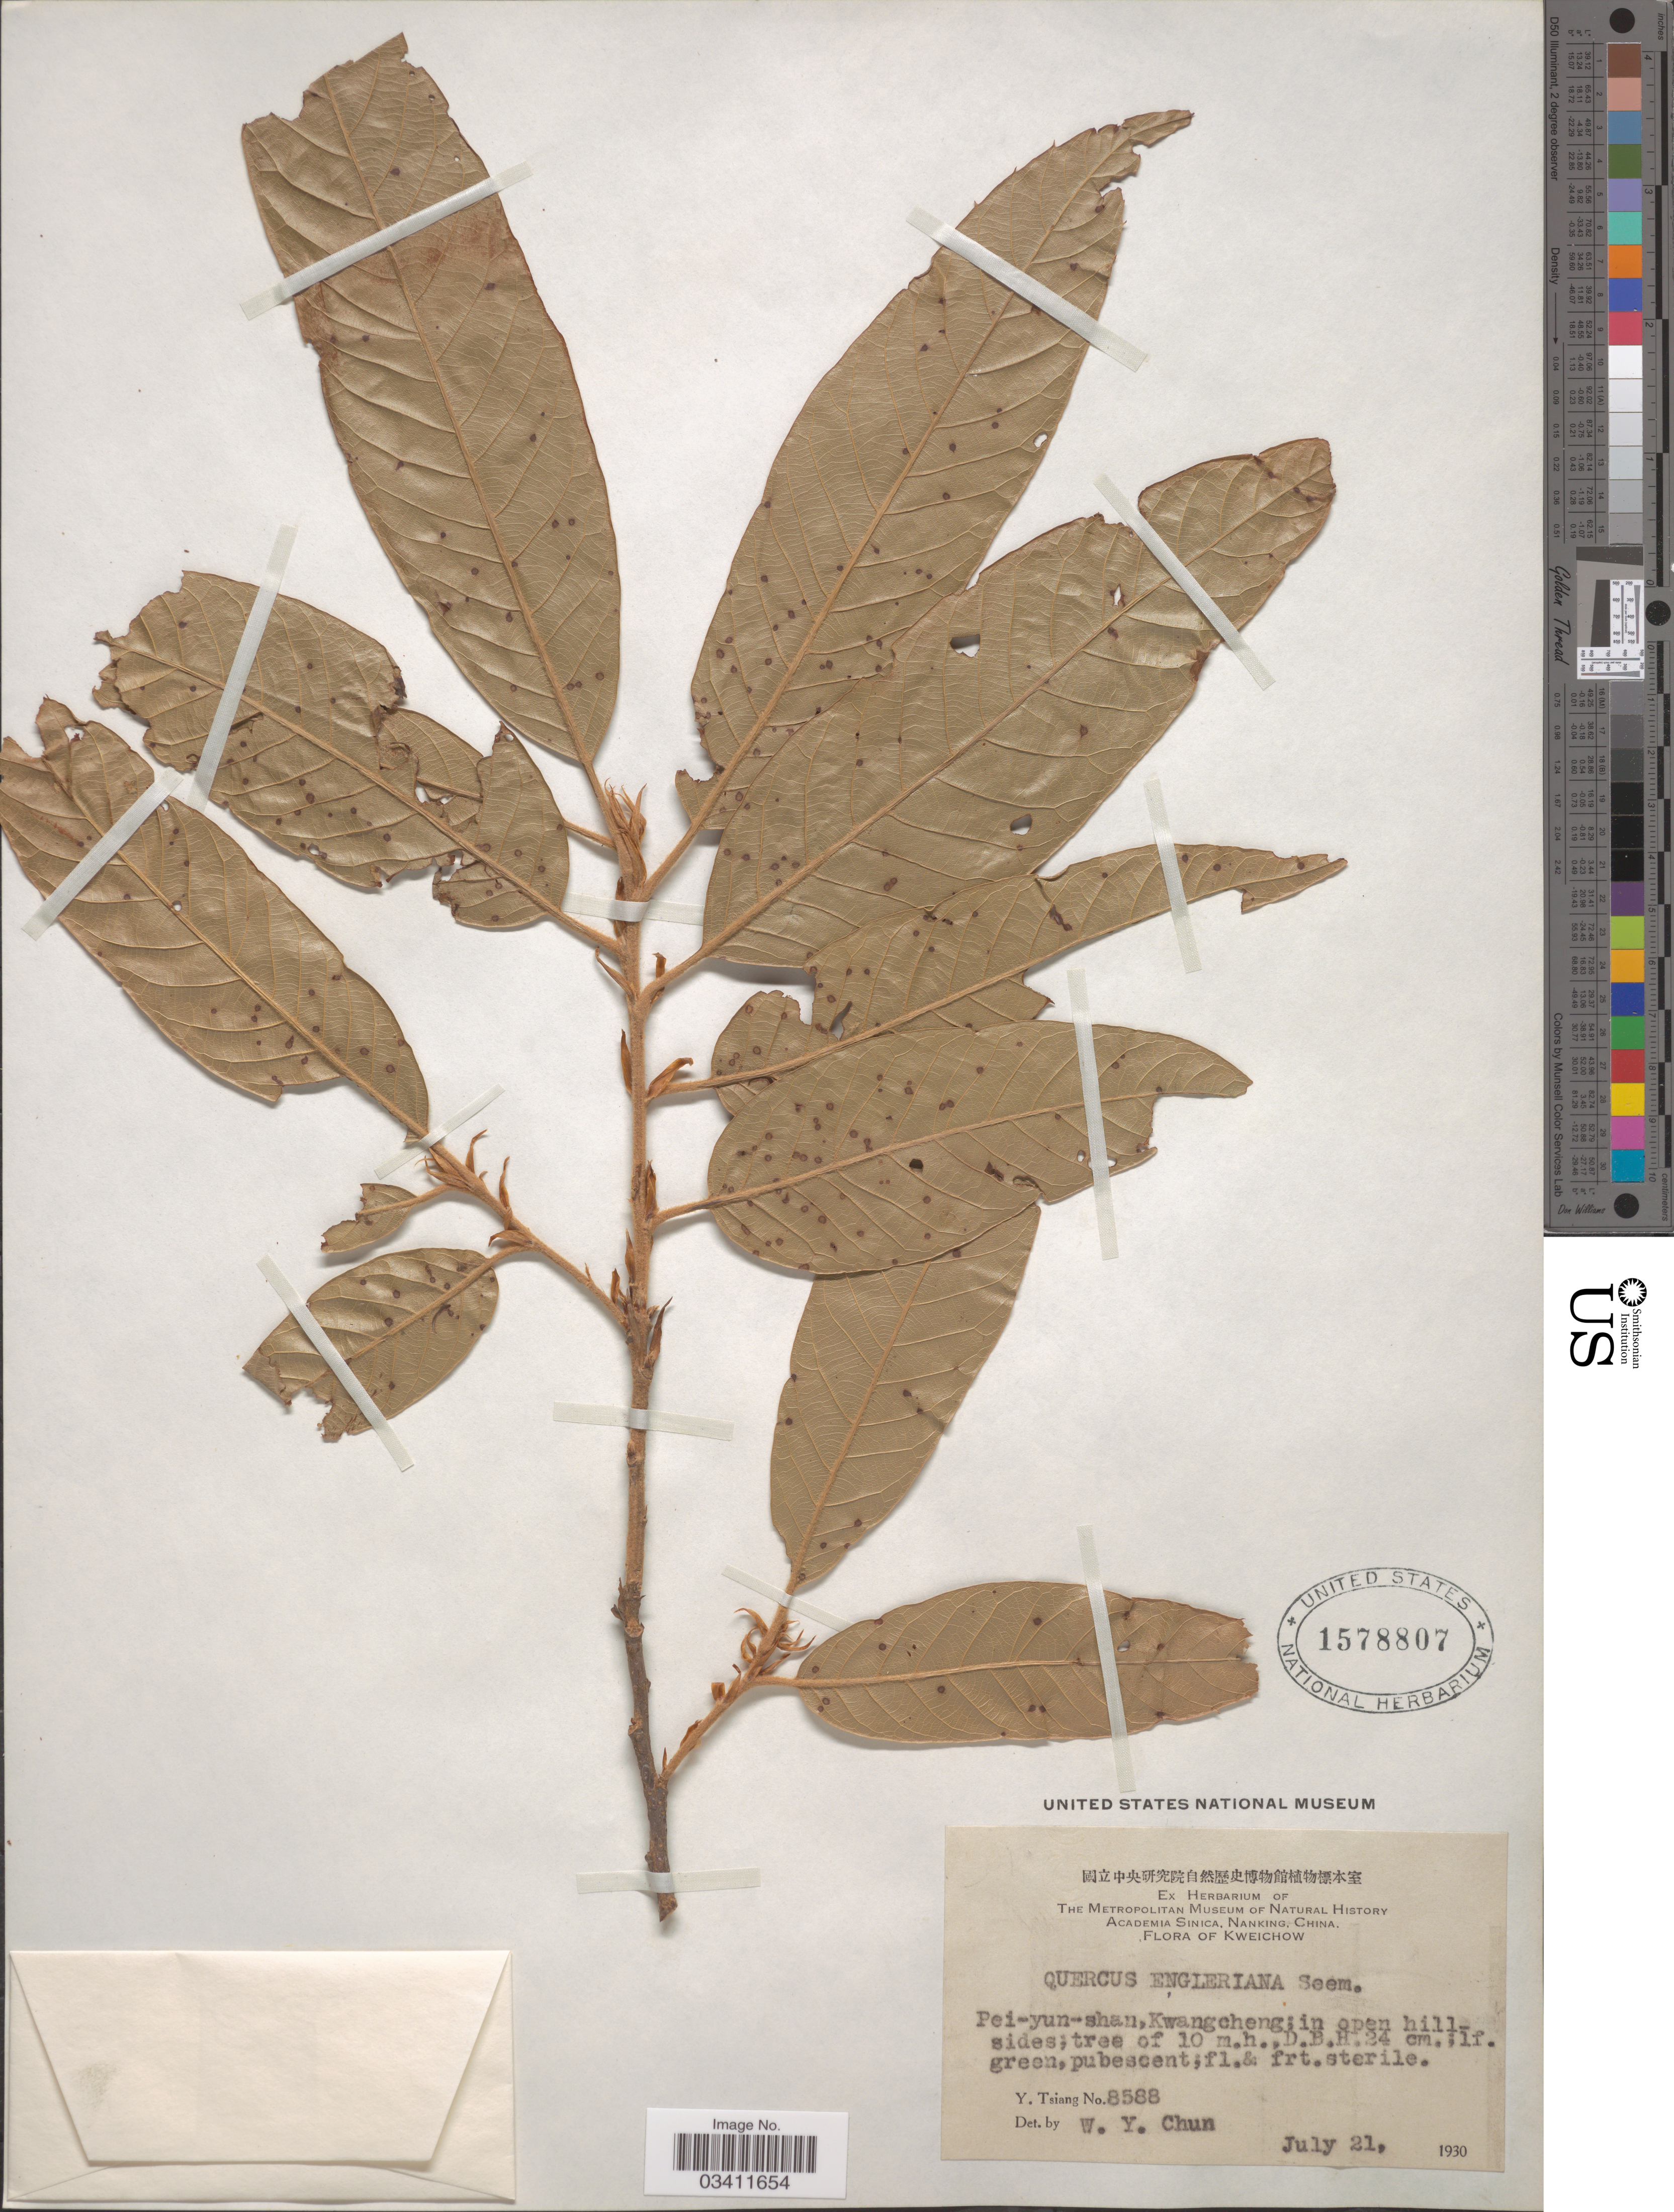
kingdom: Plantae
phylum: Tracheophyta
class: Magnoliopsida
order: Fagales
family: Fagaceae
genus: Quercus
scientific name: Quercus engleriana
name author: Seemen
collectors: Y. Tsiang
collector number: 8588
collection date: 1930-07-21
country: China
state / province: Guizhou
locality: Kweichow. Pei-yun-shan, Kwangcheng.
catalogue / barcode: US 1578807